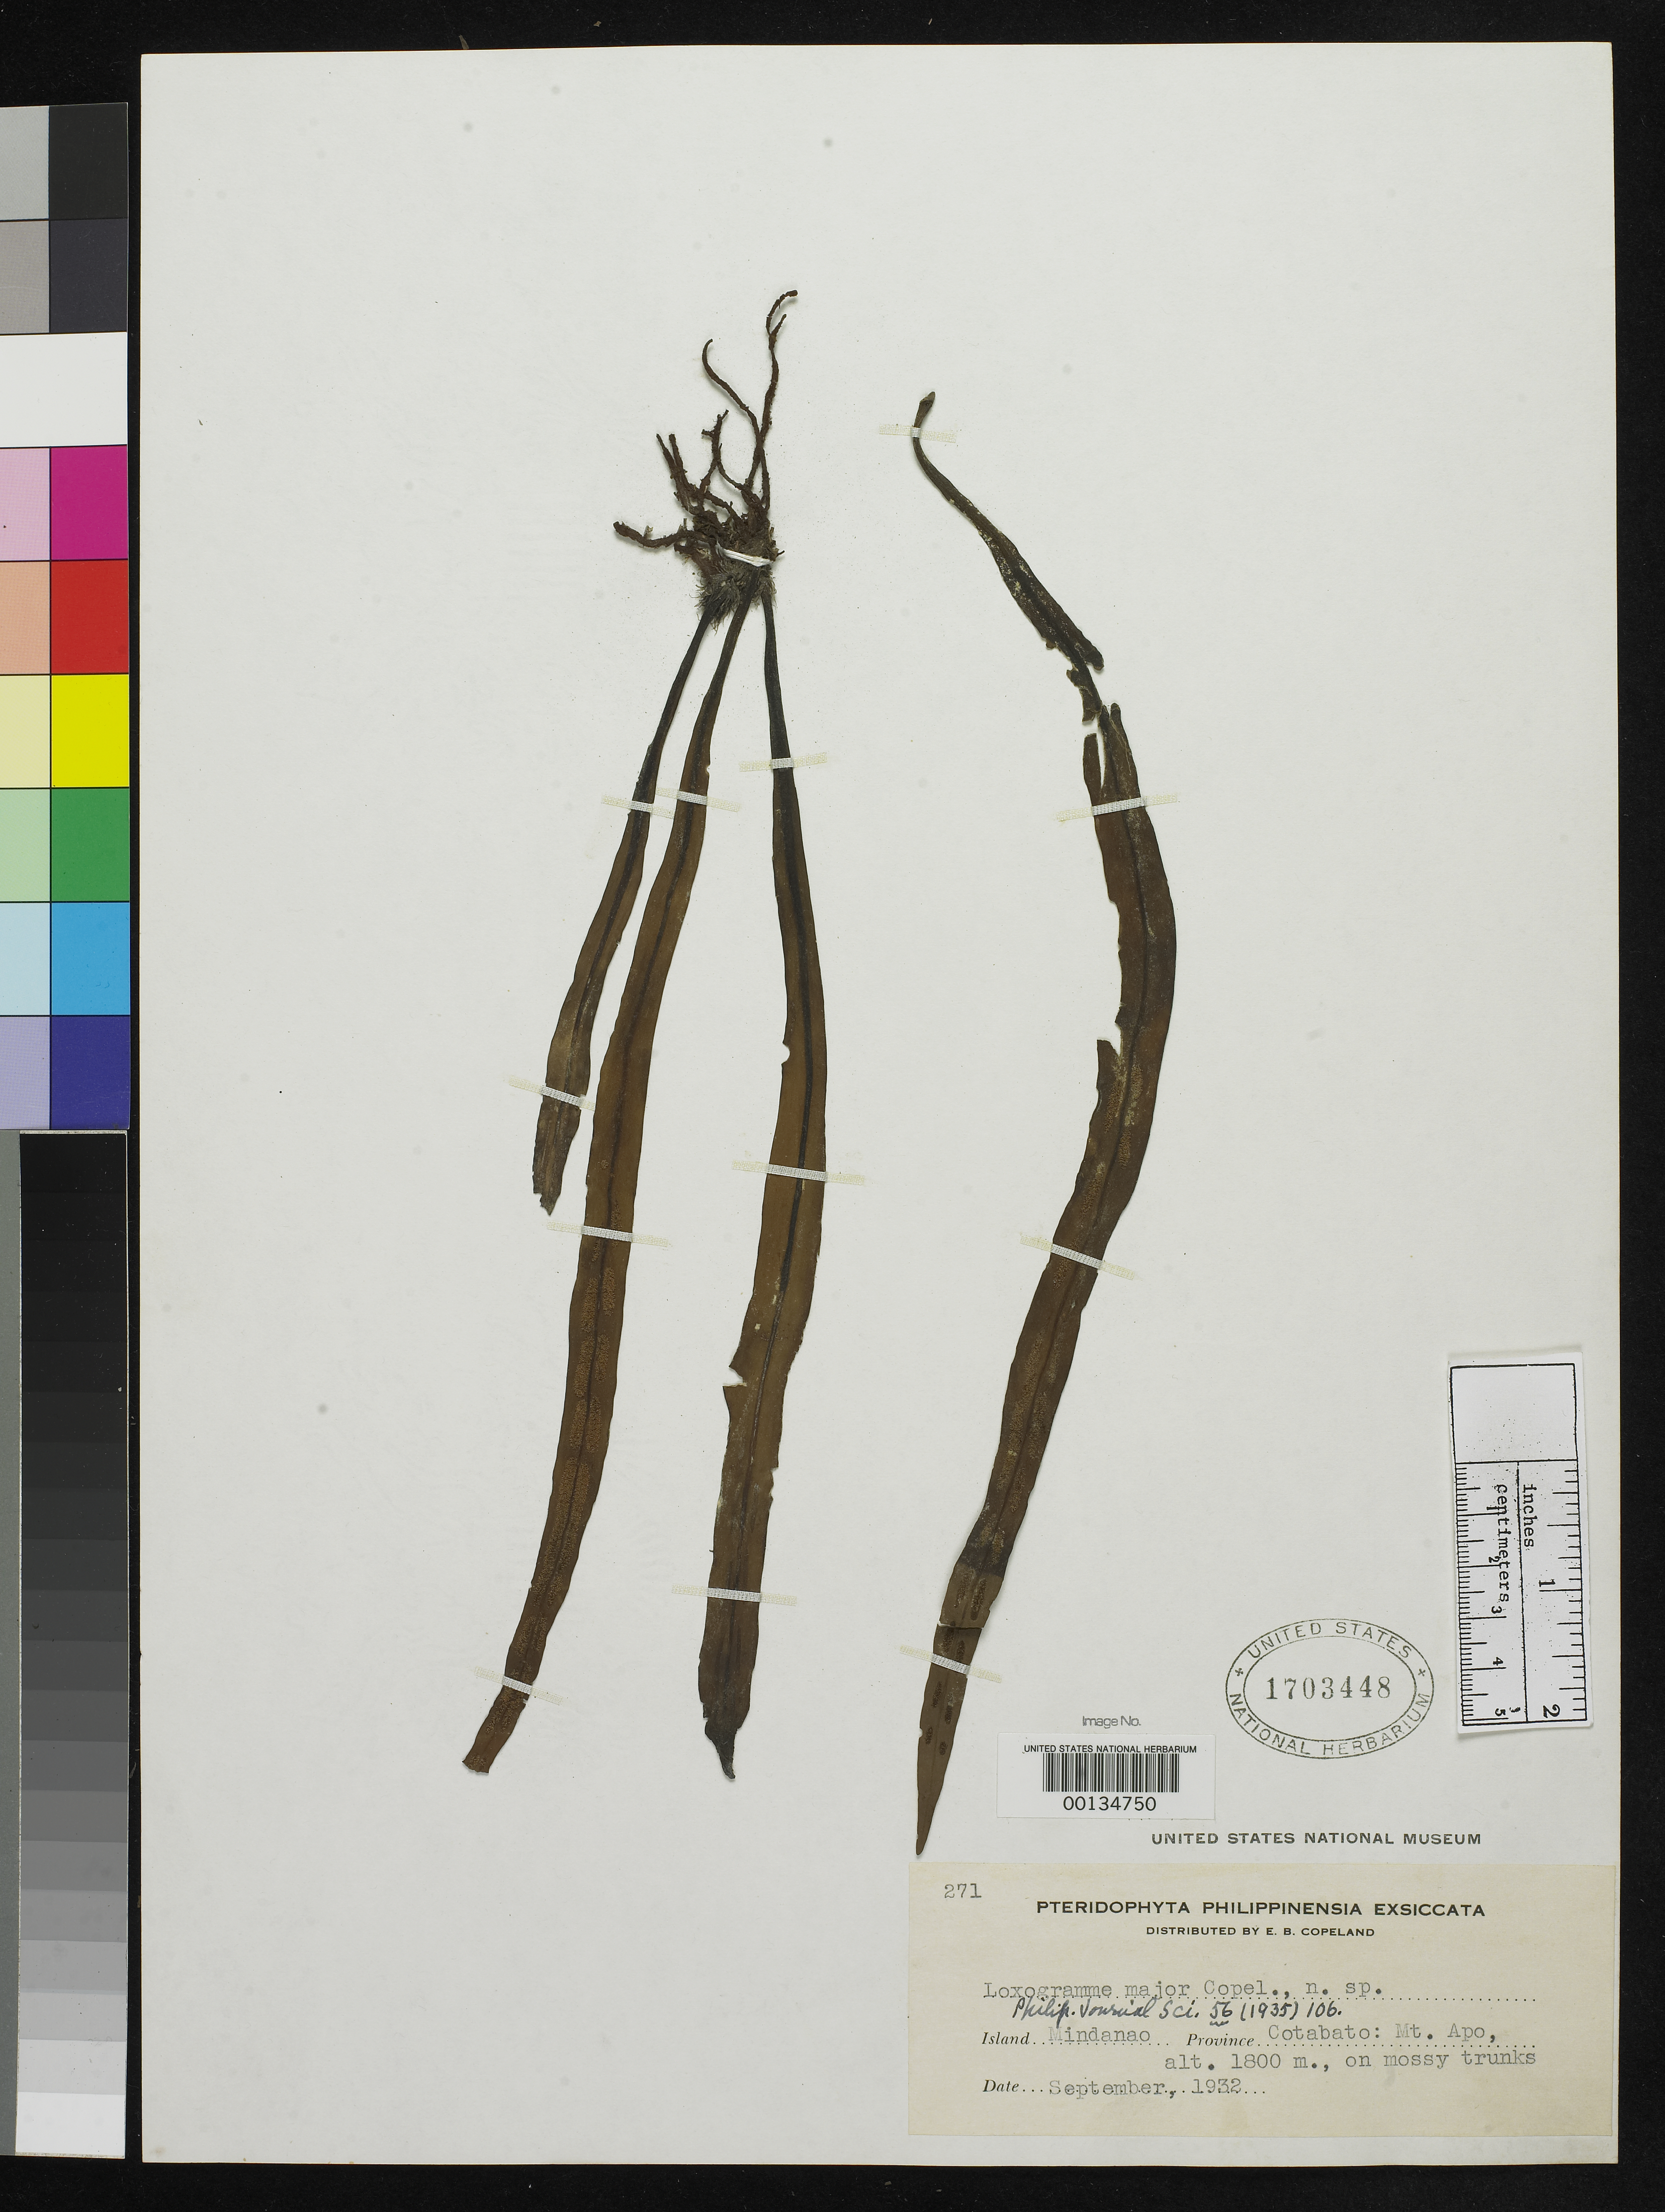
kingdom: Plantae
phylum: Tracheophyta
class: Polypodiopsida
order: Polypodiales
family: Polypodiaceae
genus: Loxogramme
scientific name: Loxogramme major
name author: Copel.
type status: Isotype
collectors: E. B. Copeland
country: Philippines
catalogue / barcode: US 1703448